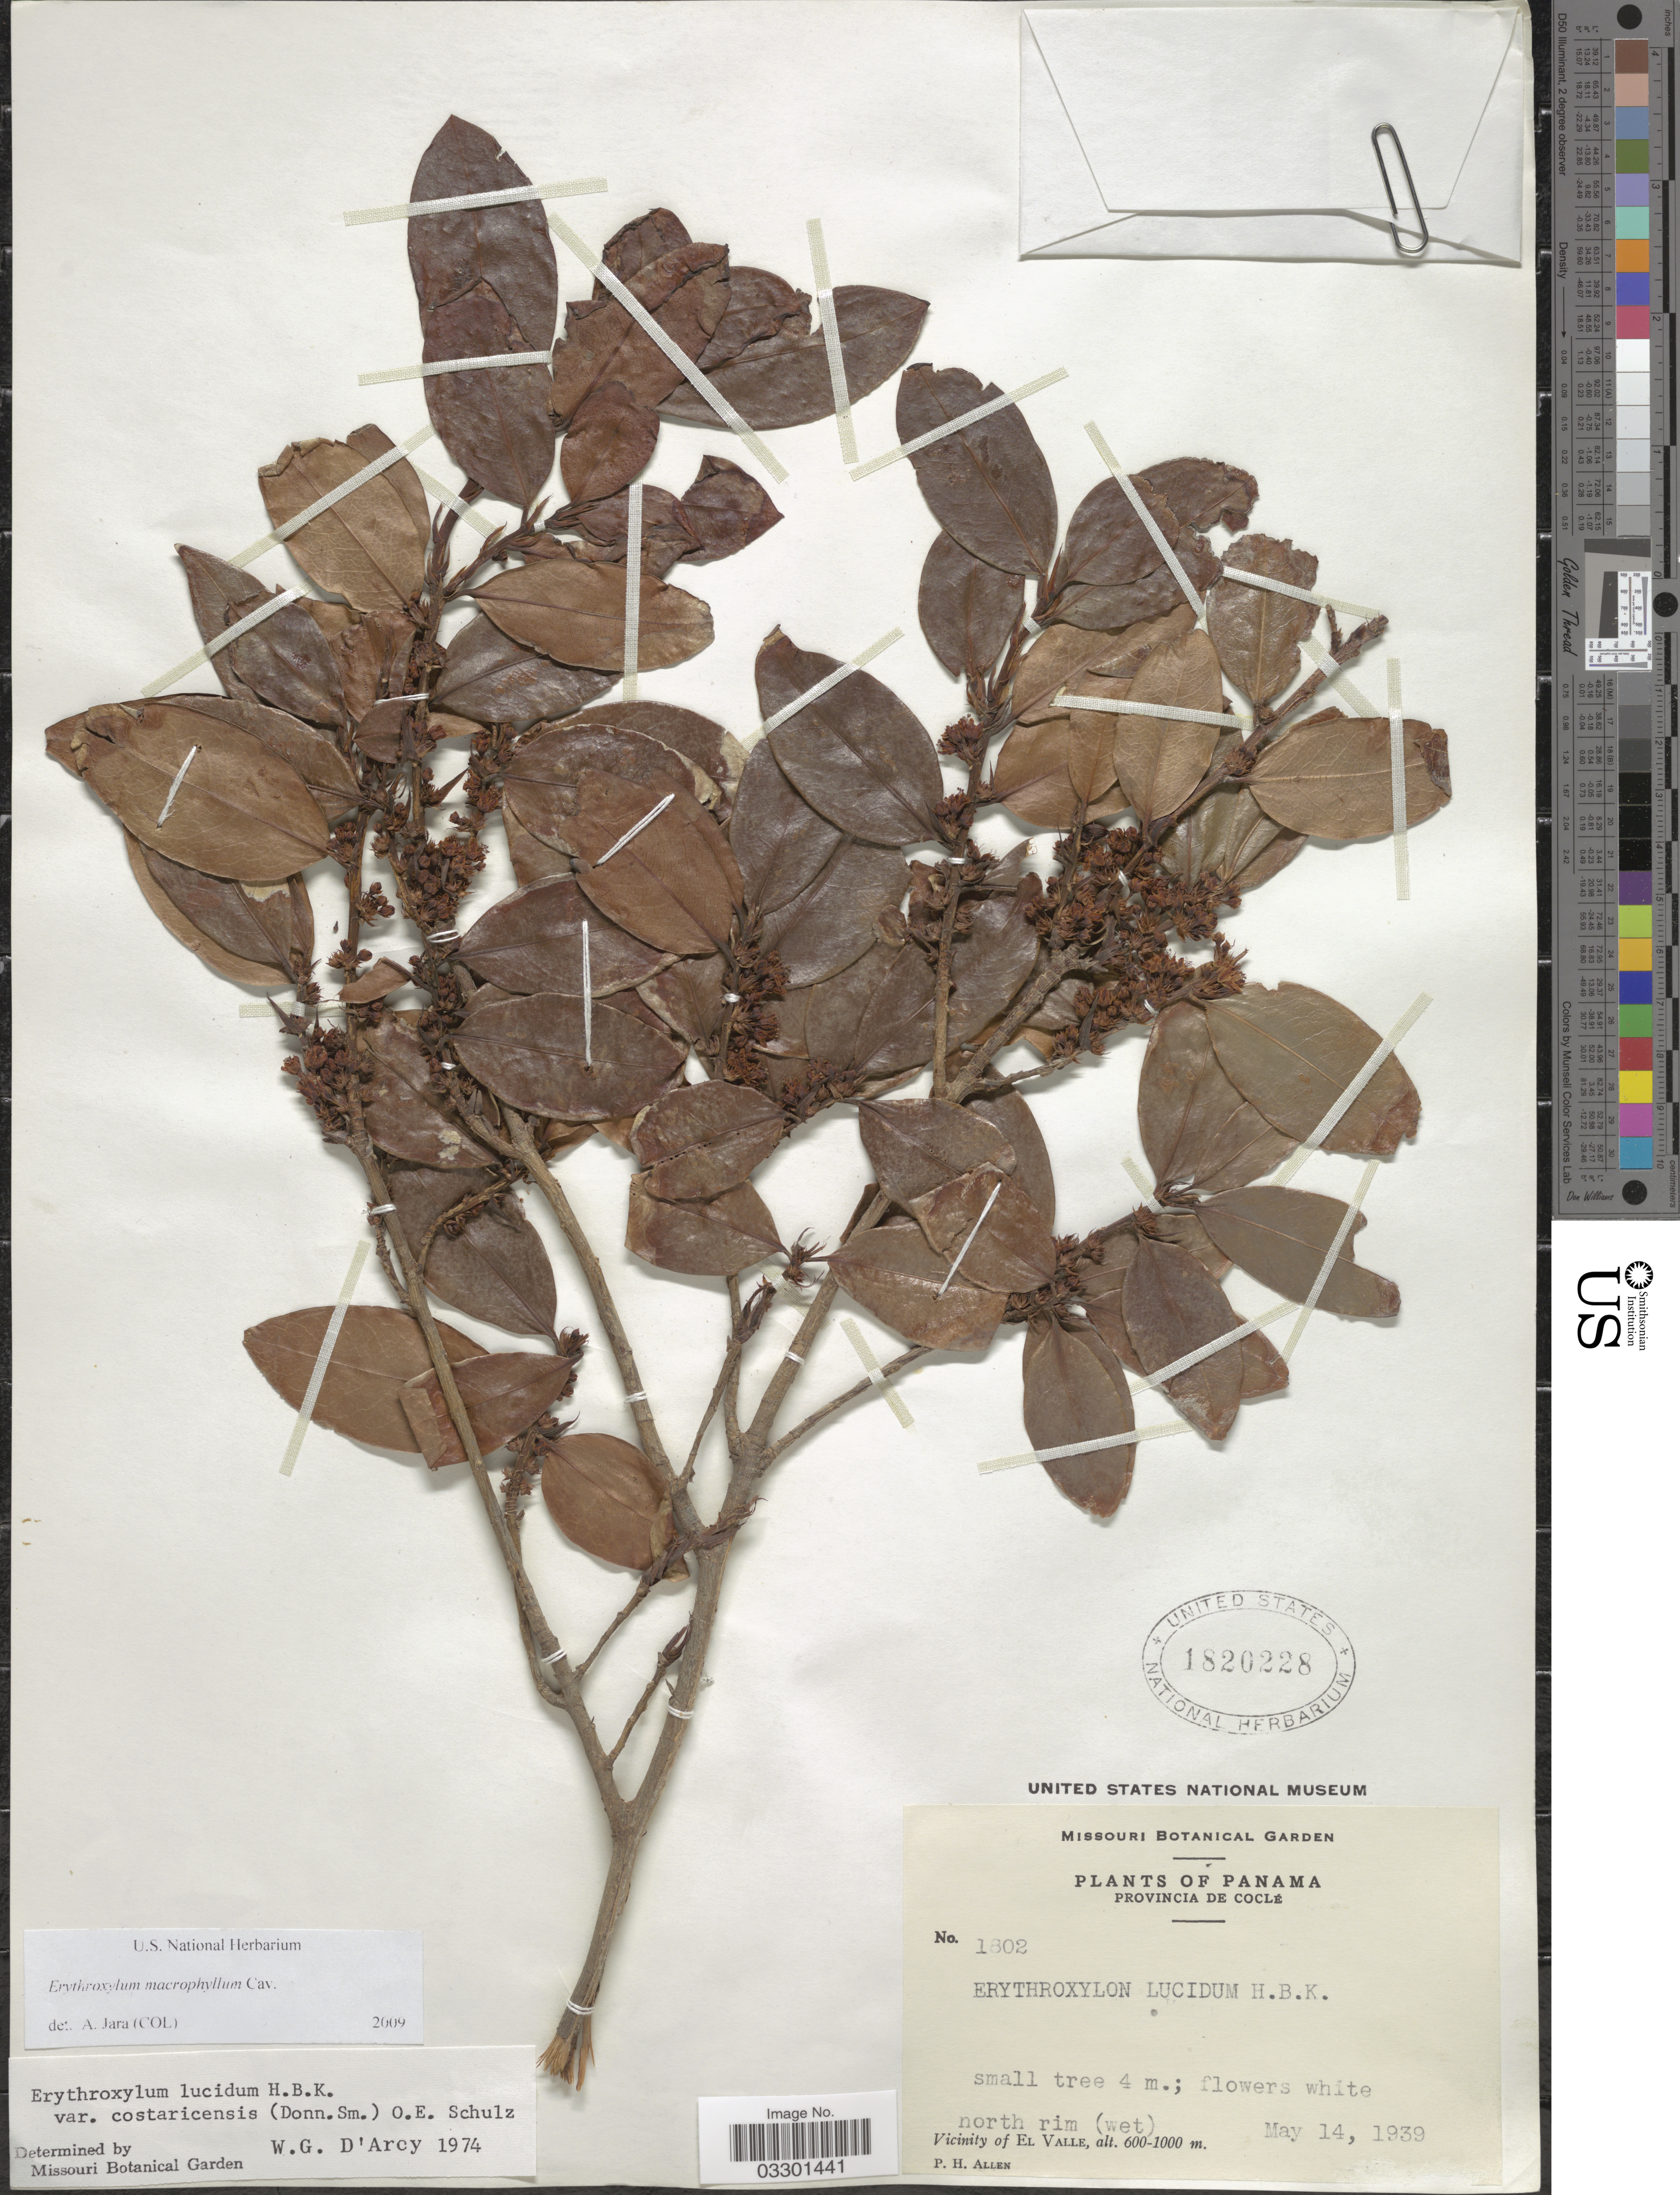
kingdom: Plantae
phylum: Tracheophyta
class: Magnoliopsida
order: Malpighiales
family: Erythroxylaceae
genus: Erythroxylum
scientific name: Erythroxylum macrophyllum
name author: Cav.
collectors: P. H. Allen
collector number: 1802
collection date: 1939-05-14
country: Panama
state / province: Coclé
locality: North rim (wet). Vicinity of El Valle.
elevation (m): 600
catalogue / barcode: US 1820228